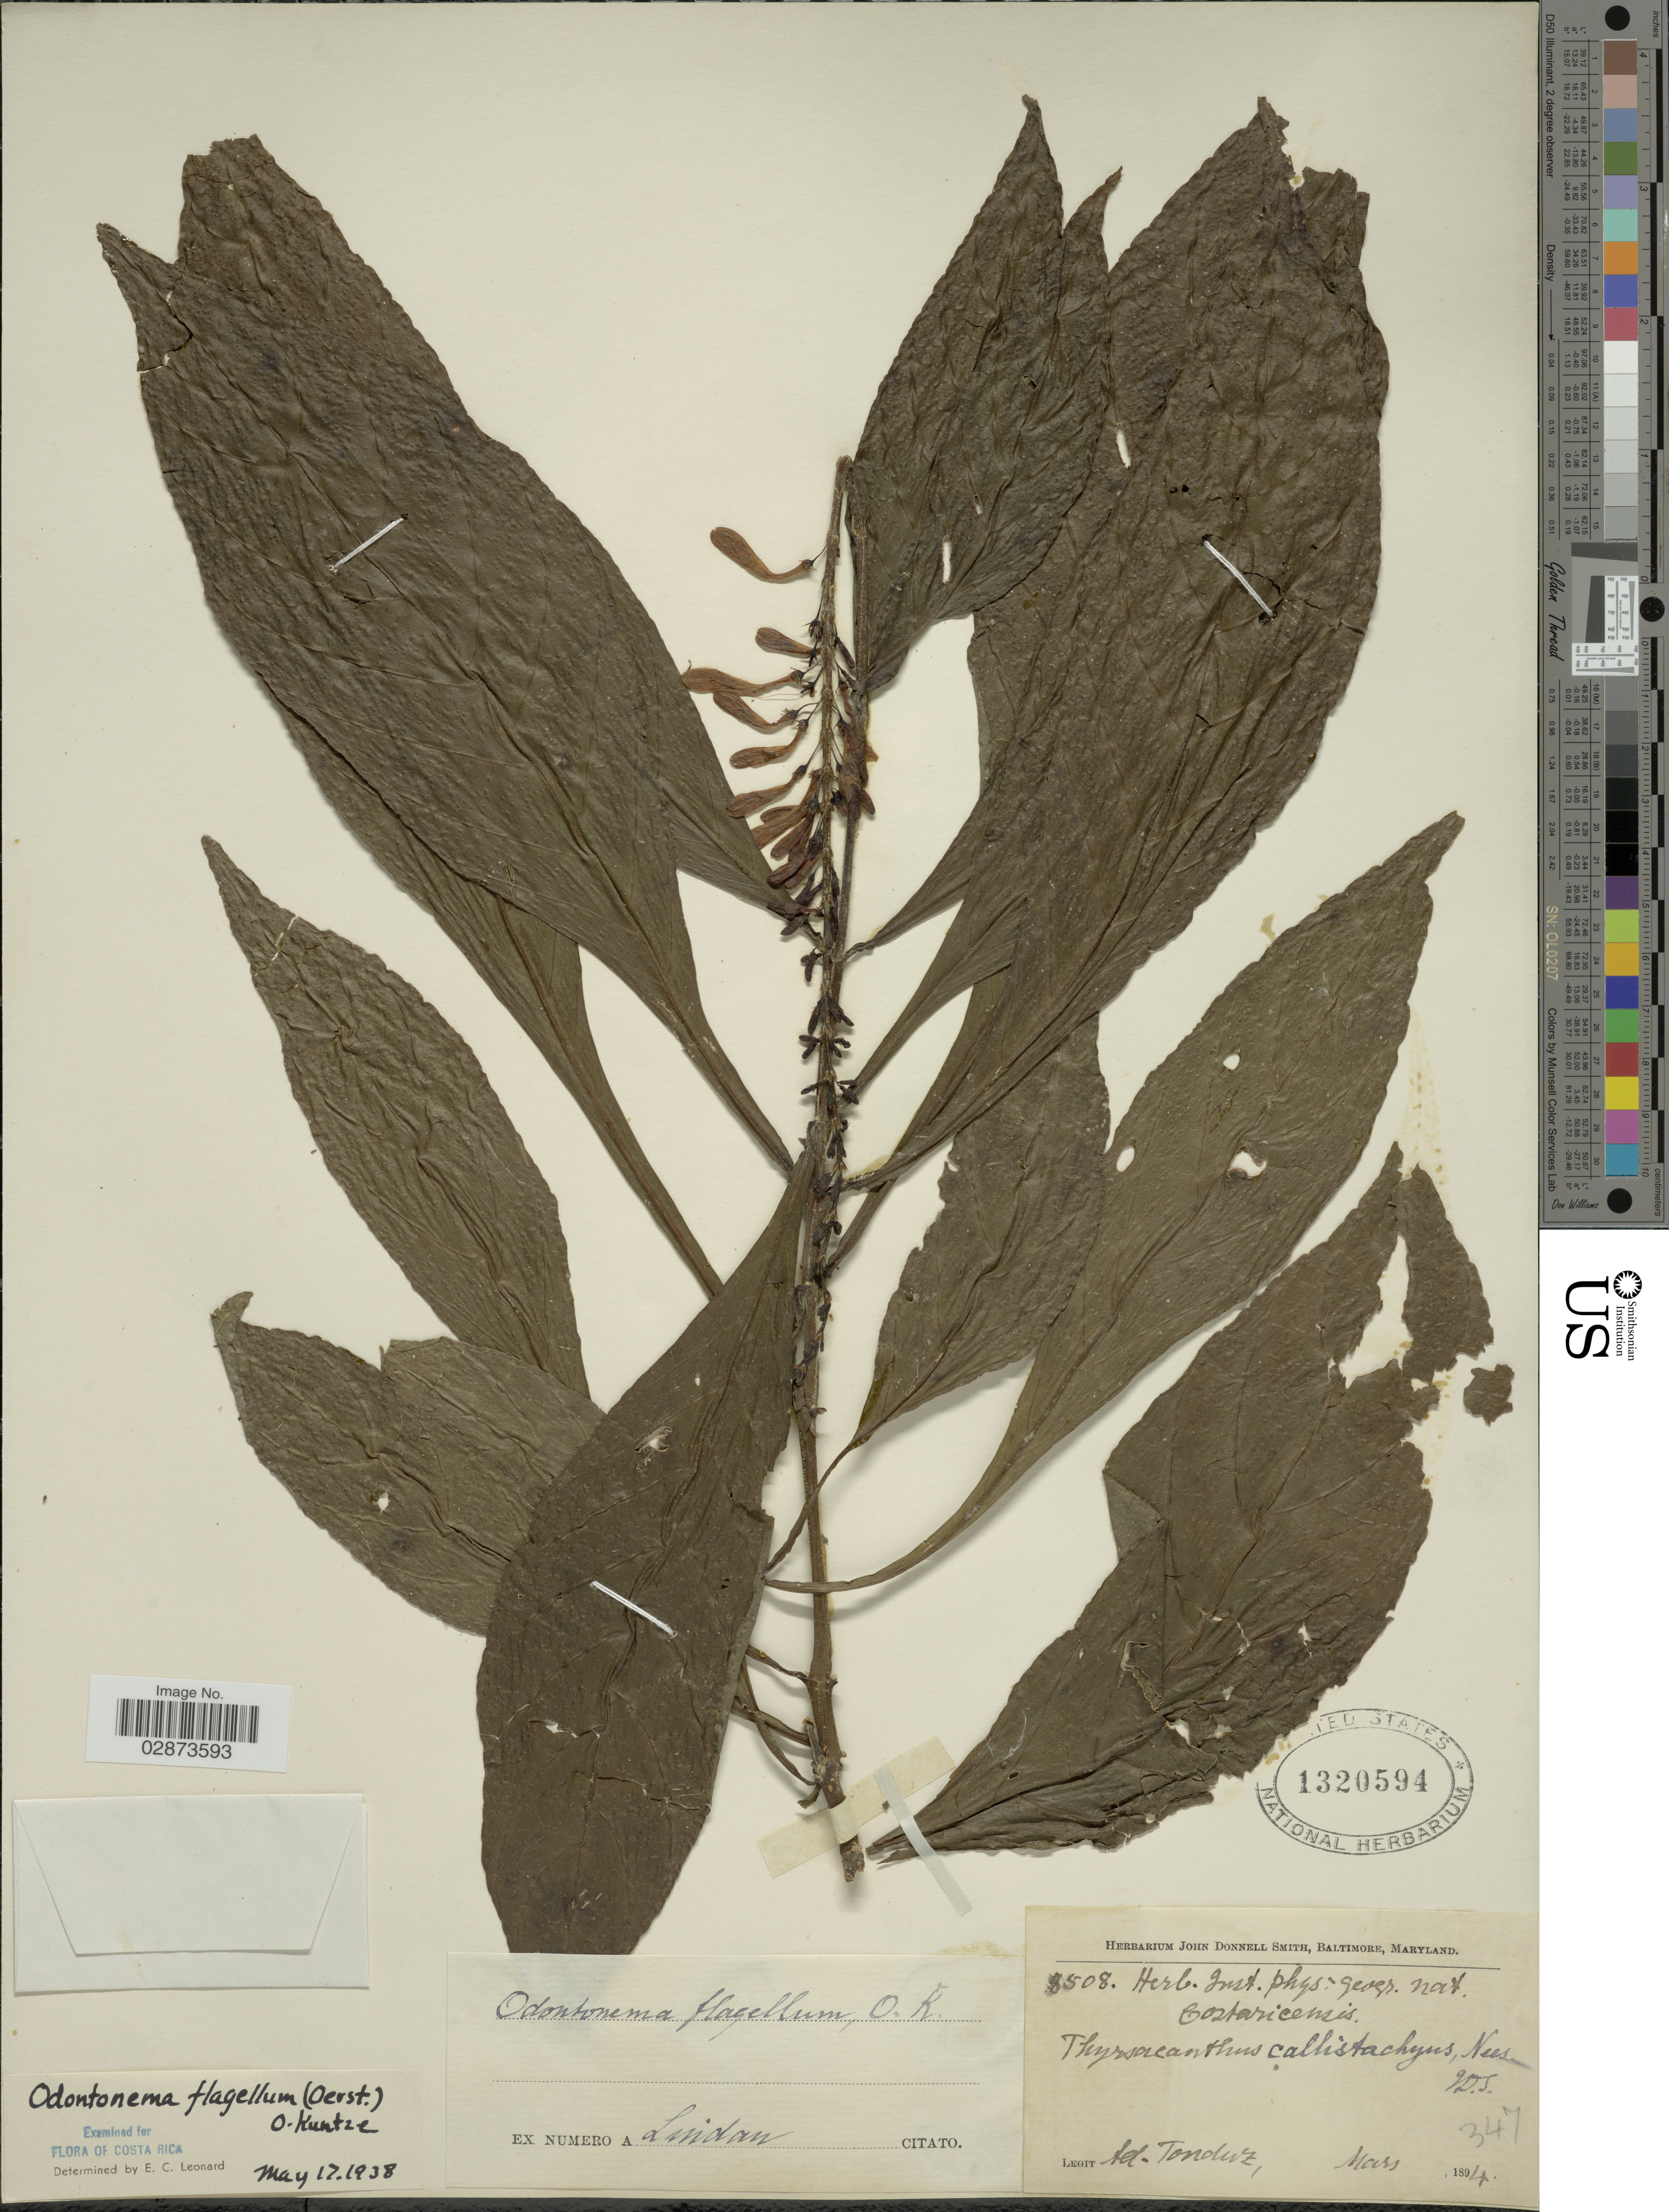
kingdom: Plantae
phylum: Tracheophyta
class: Magnoliopsida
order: Lamiales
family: Acanthaceae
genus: Odontonema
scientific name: Odontonema tubaeforme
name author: (Bertol.) Kuntze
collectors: A. Tonduz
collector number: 8508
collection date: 1894-03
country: Costa Rica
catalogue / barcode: US 1320594